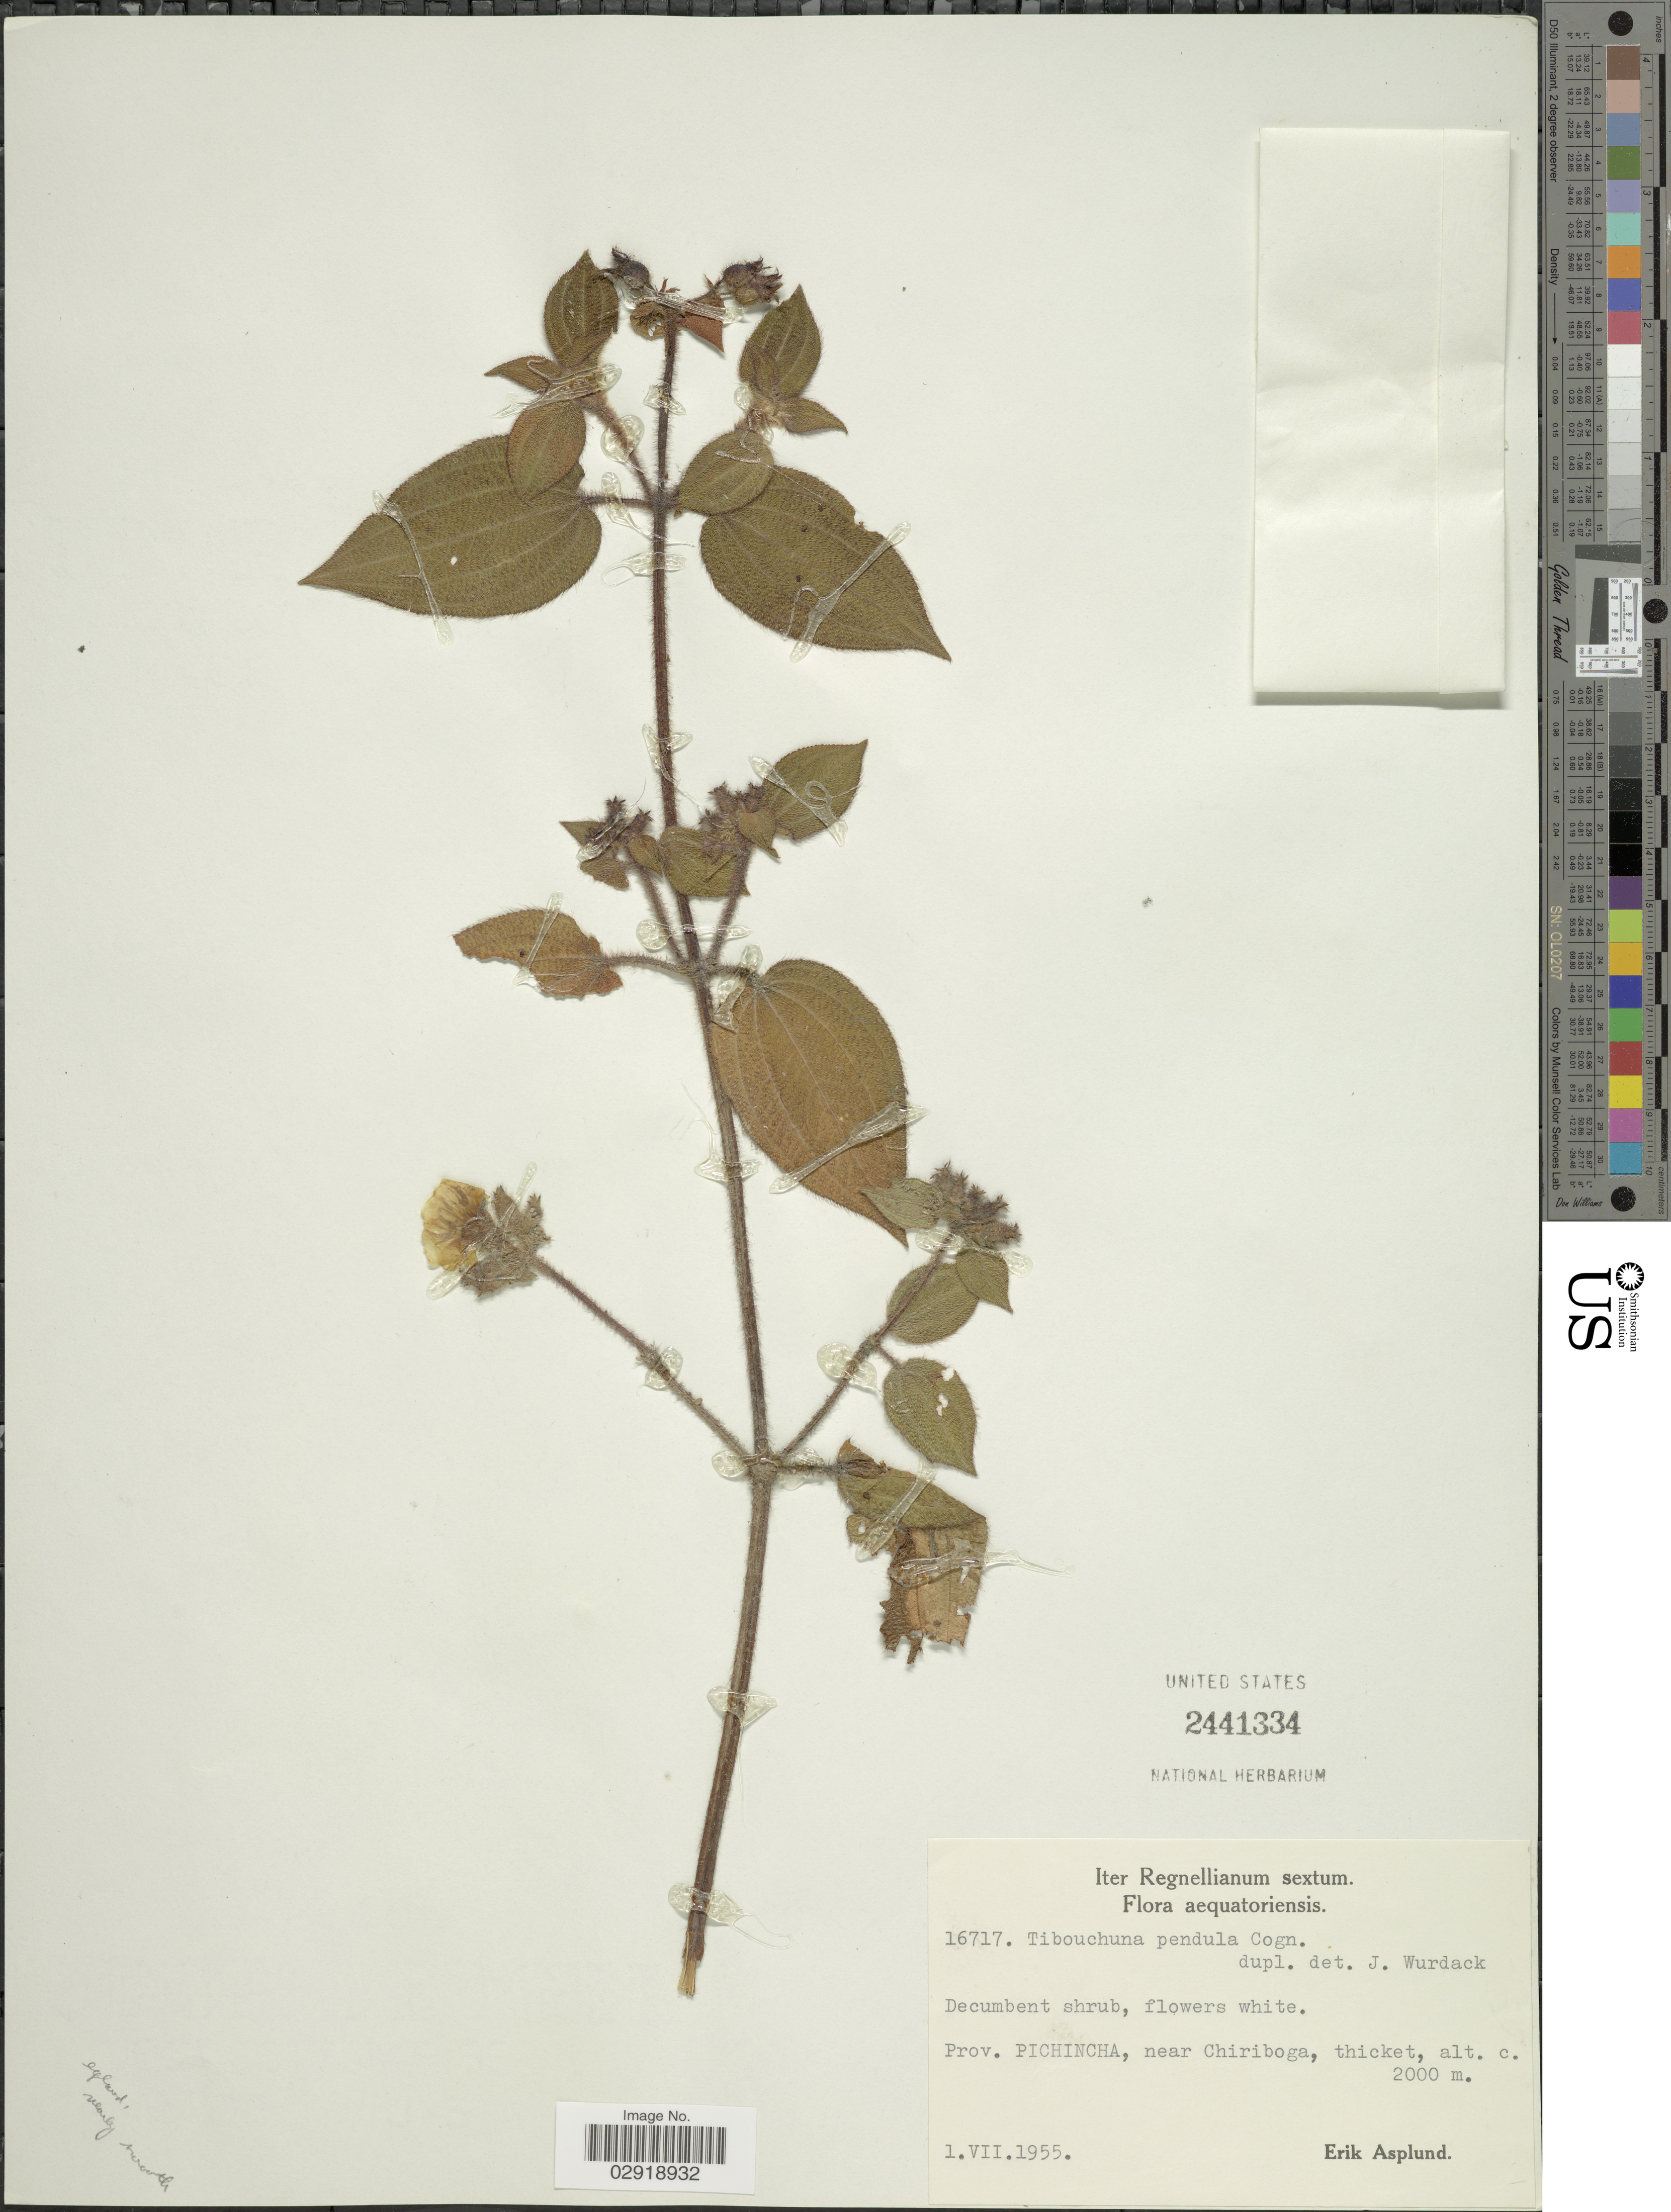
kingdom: Plantae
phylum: Tracheophyta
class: Magnoliopsida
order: Myrtales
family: Melastomataceae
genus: Chaetogastra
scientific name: Chaetogastra pendula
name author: (Cogn.) P.J.F. Guim. & Michelang.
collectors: E. Asplund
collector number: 16717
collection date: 1955-07-01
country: Ecuador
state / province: Pichincha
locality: Near Chiriboga, thicket.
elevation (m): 2000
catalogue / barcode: US 2441334